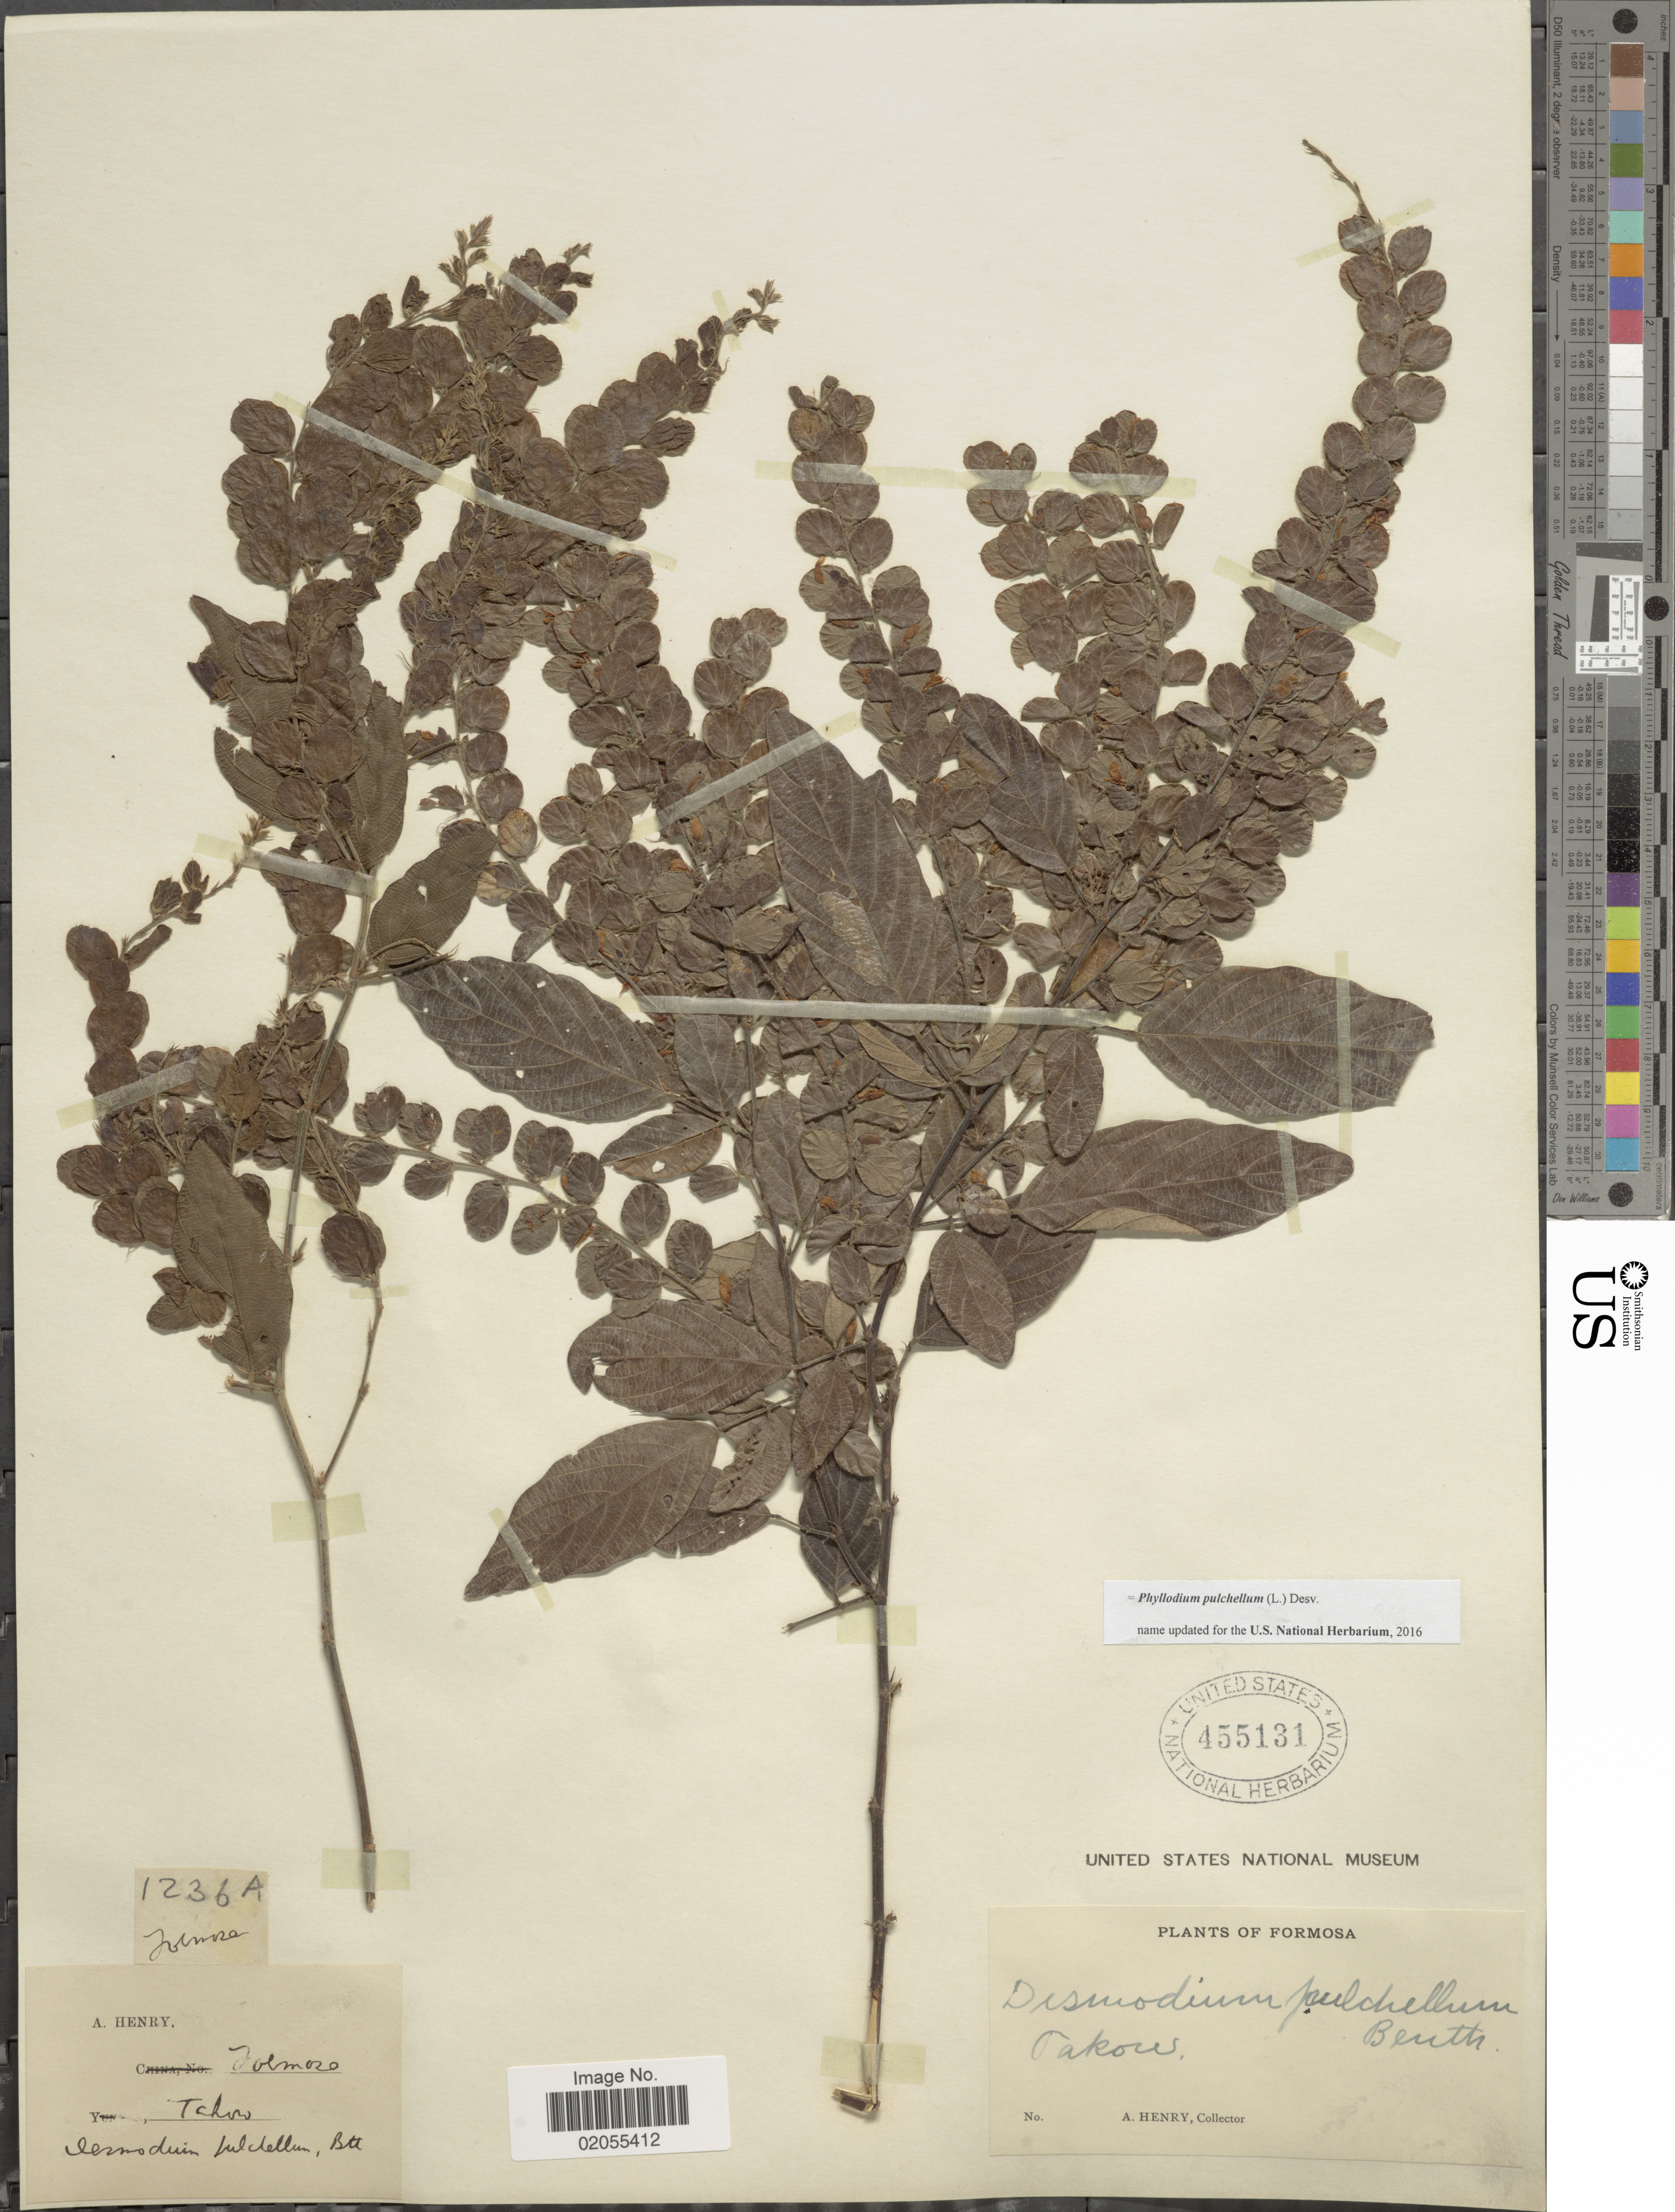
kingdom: Plantae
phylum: Tracheophyta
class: Magnoliopsida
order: Fabales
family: Fabaceae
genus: Phyllodium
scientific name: Phyllodium pulchellum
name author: (L.) Desv.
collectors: A. Henry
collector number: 1236 A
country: Taiwan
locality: Formosa, Tchow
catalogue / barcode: US 455131